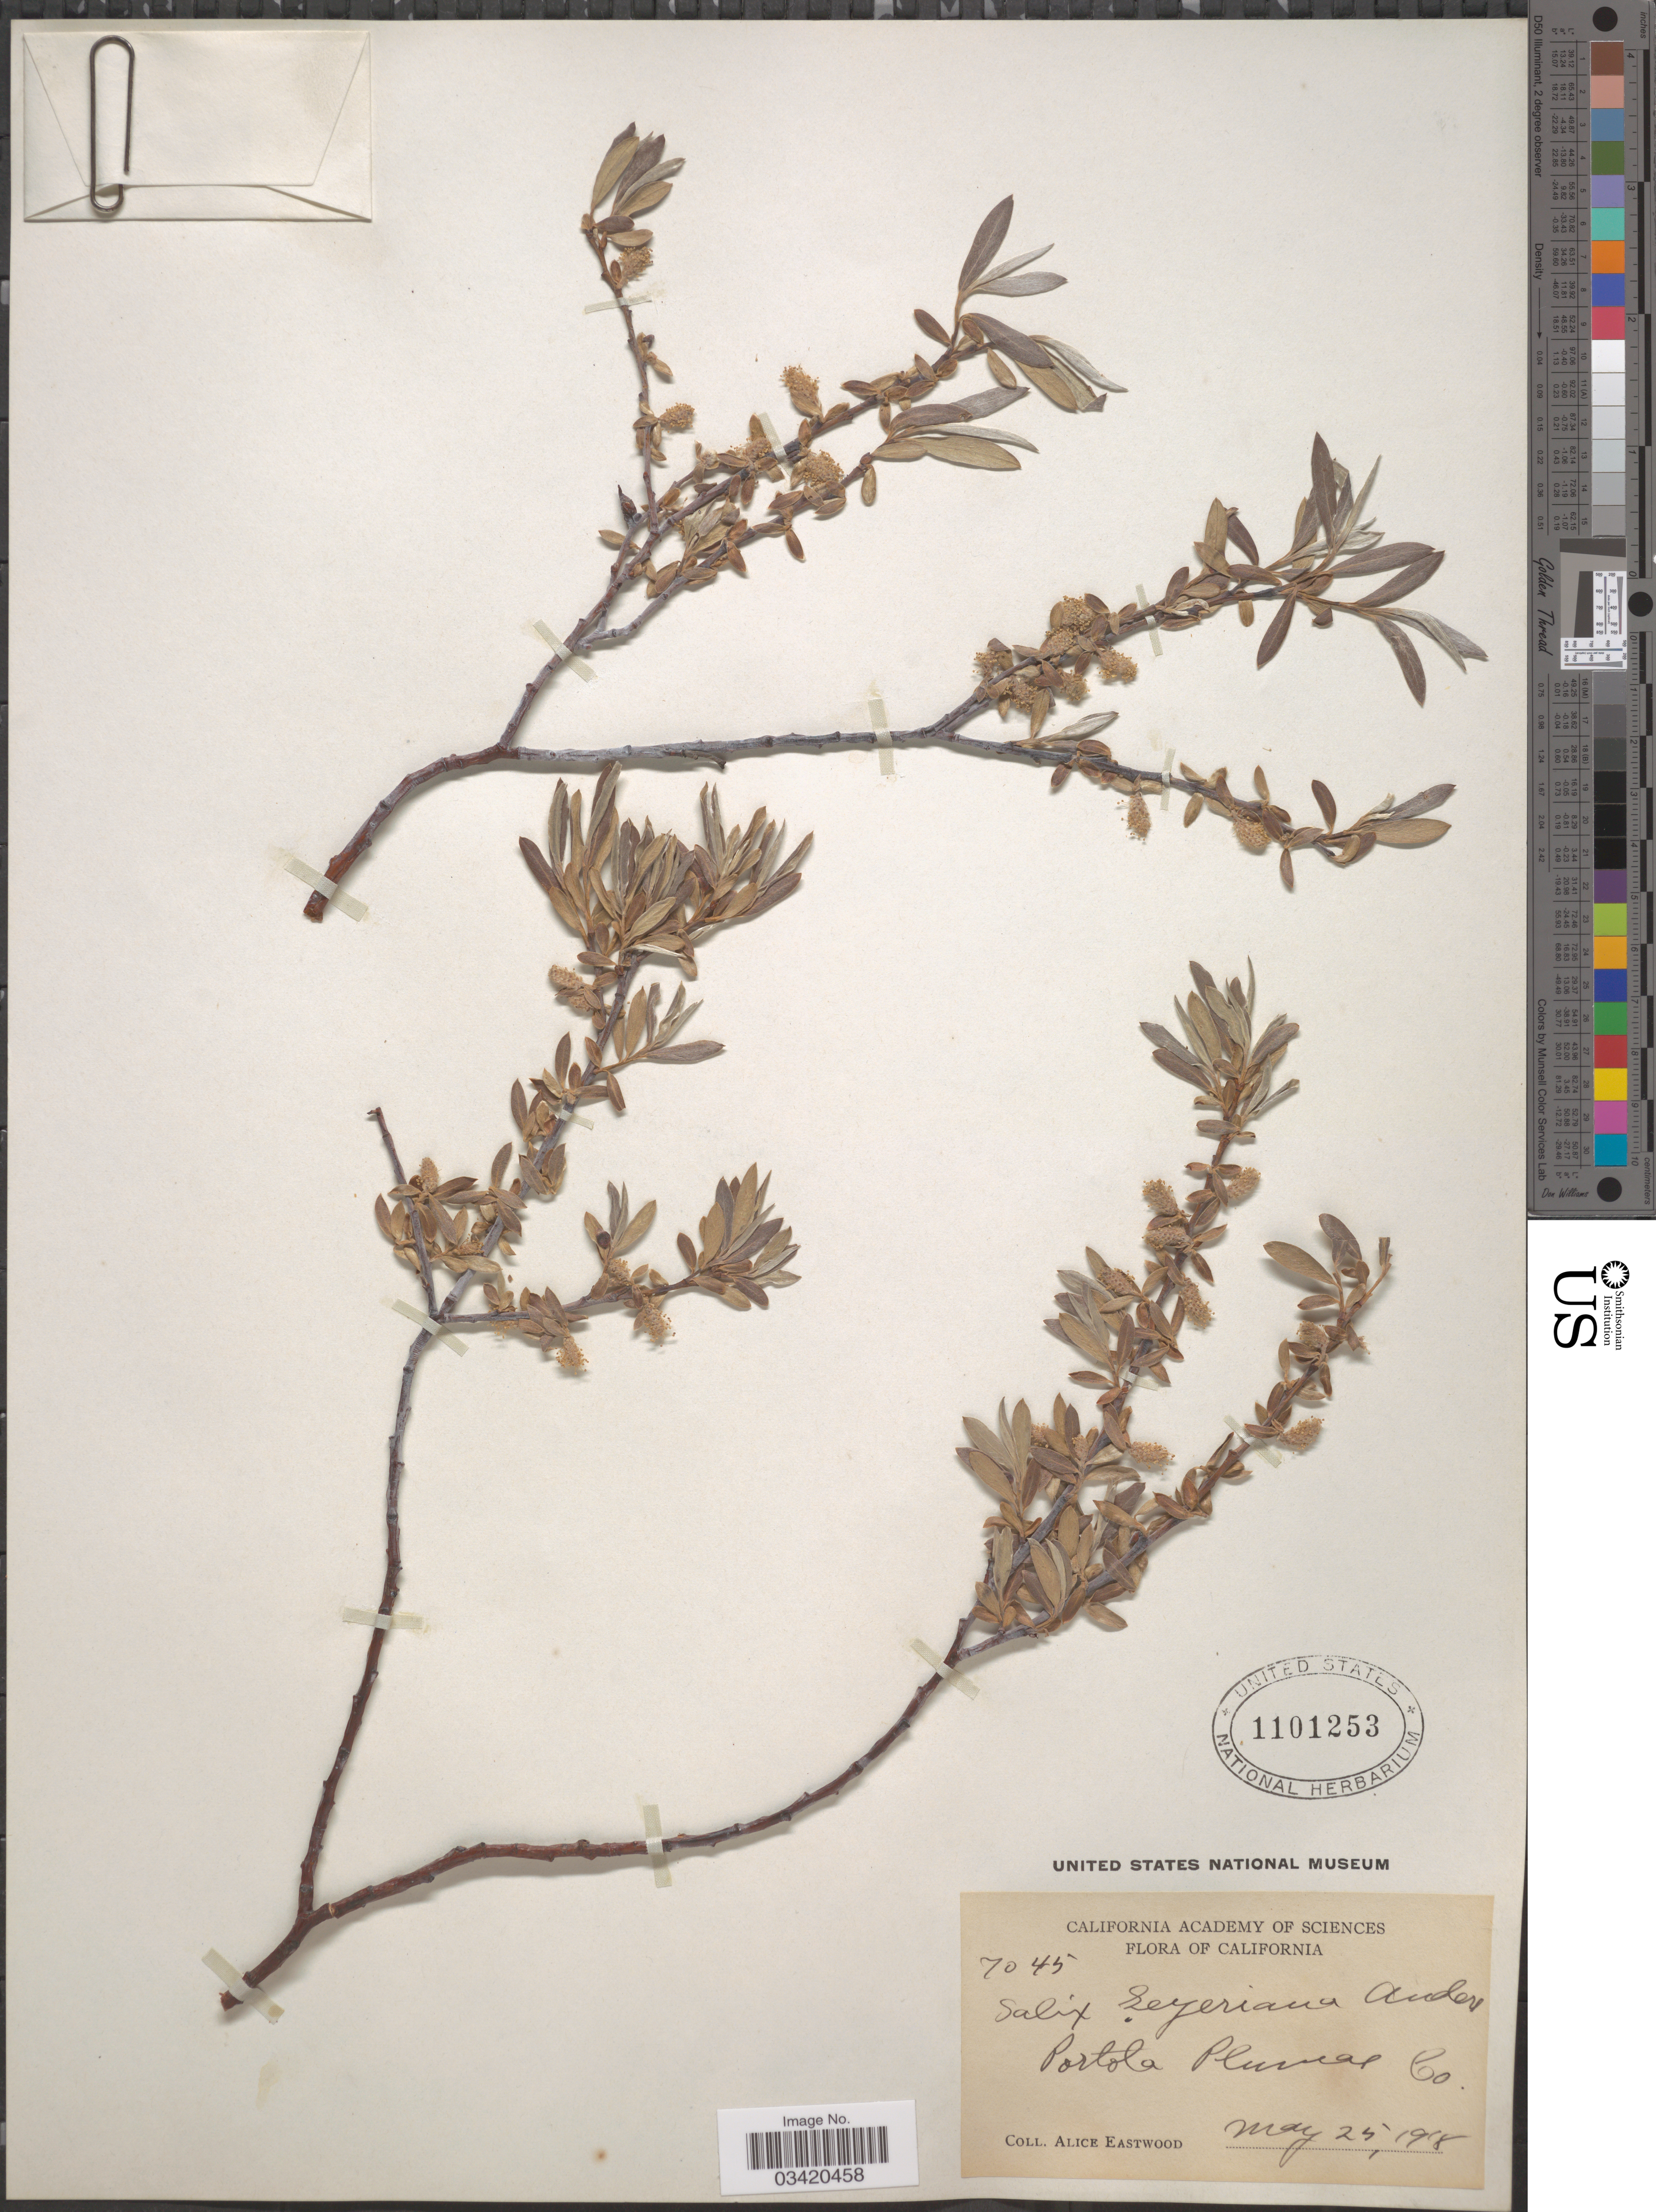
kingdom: Plantae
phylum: Tracheophyta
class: Magnoliopsida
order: Malpighiales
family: Salicaceae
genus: Salix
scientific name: Salix geyeriana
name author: Andersson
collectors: A. Eastwood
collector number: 7045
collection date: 1918-05-25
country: United States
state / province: California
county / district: Plumas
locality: Portola Plumas Co.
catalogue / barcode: US 1101253